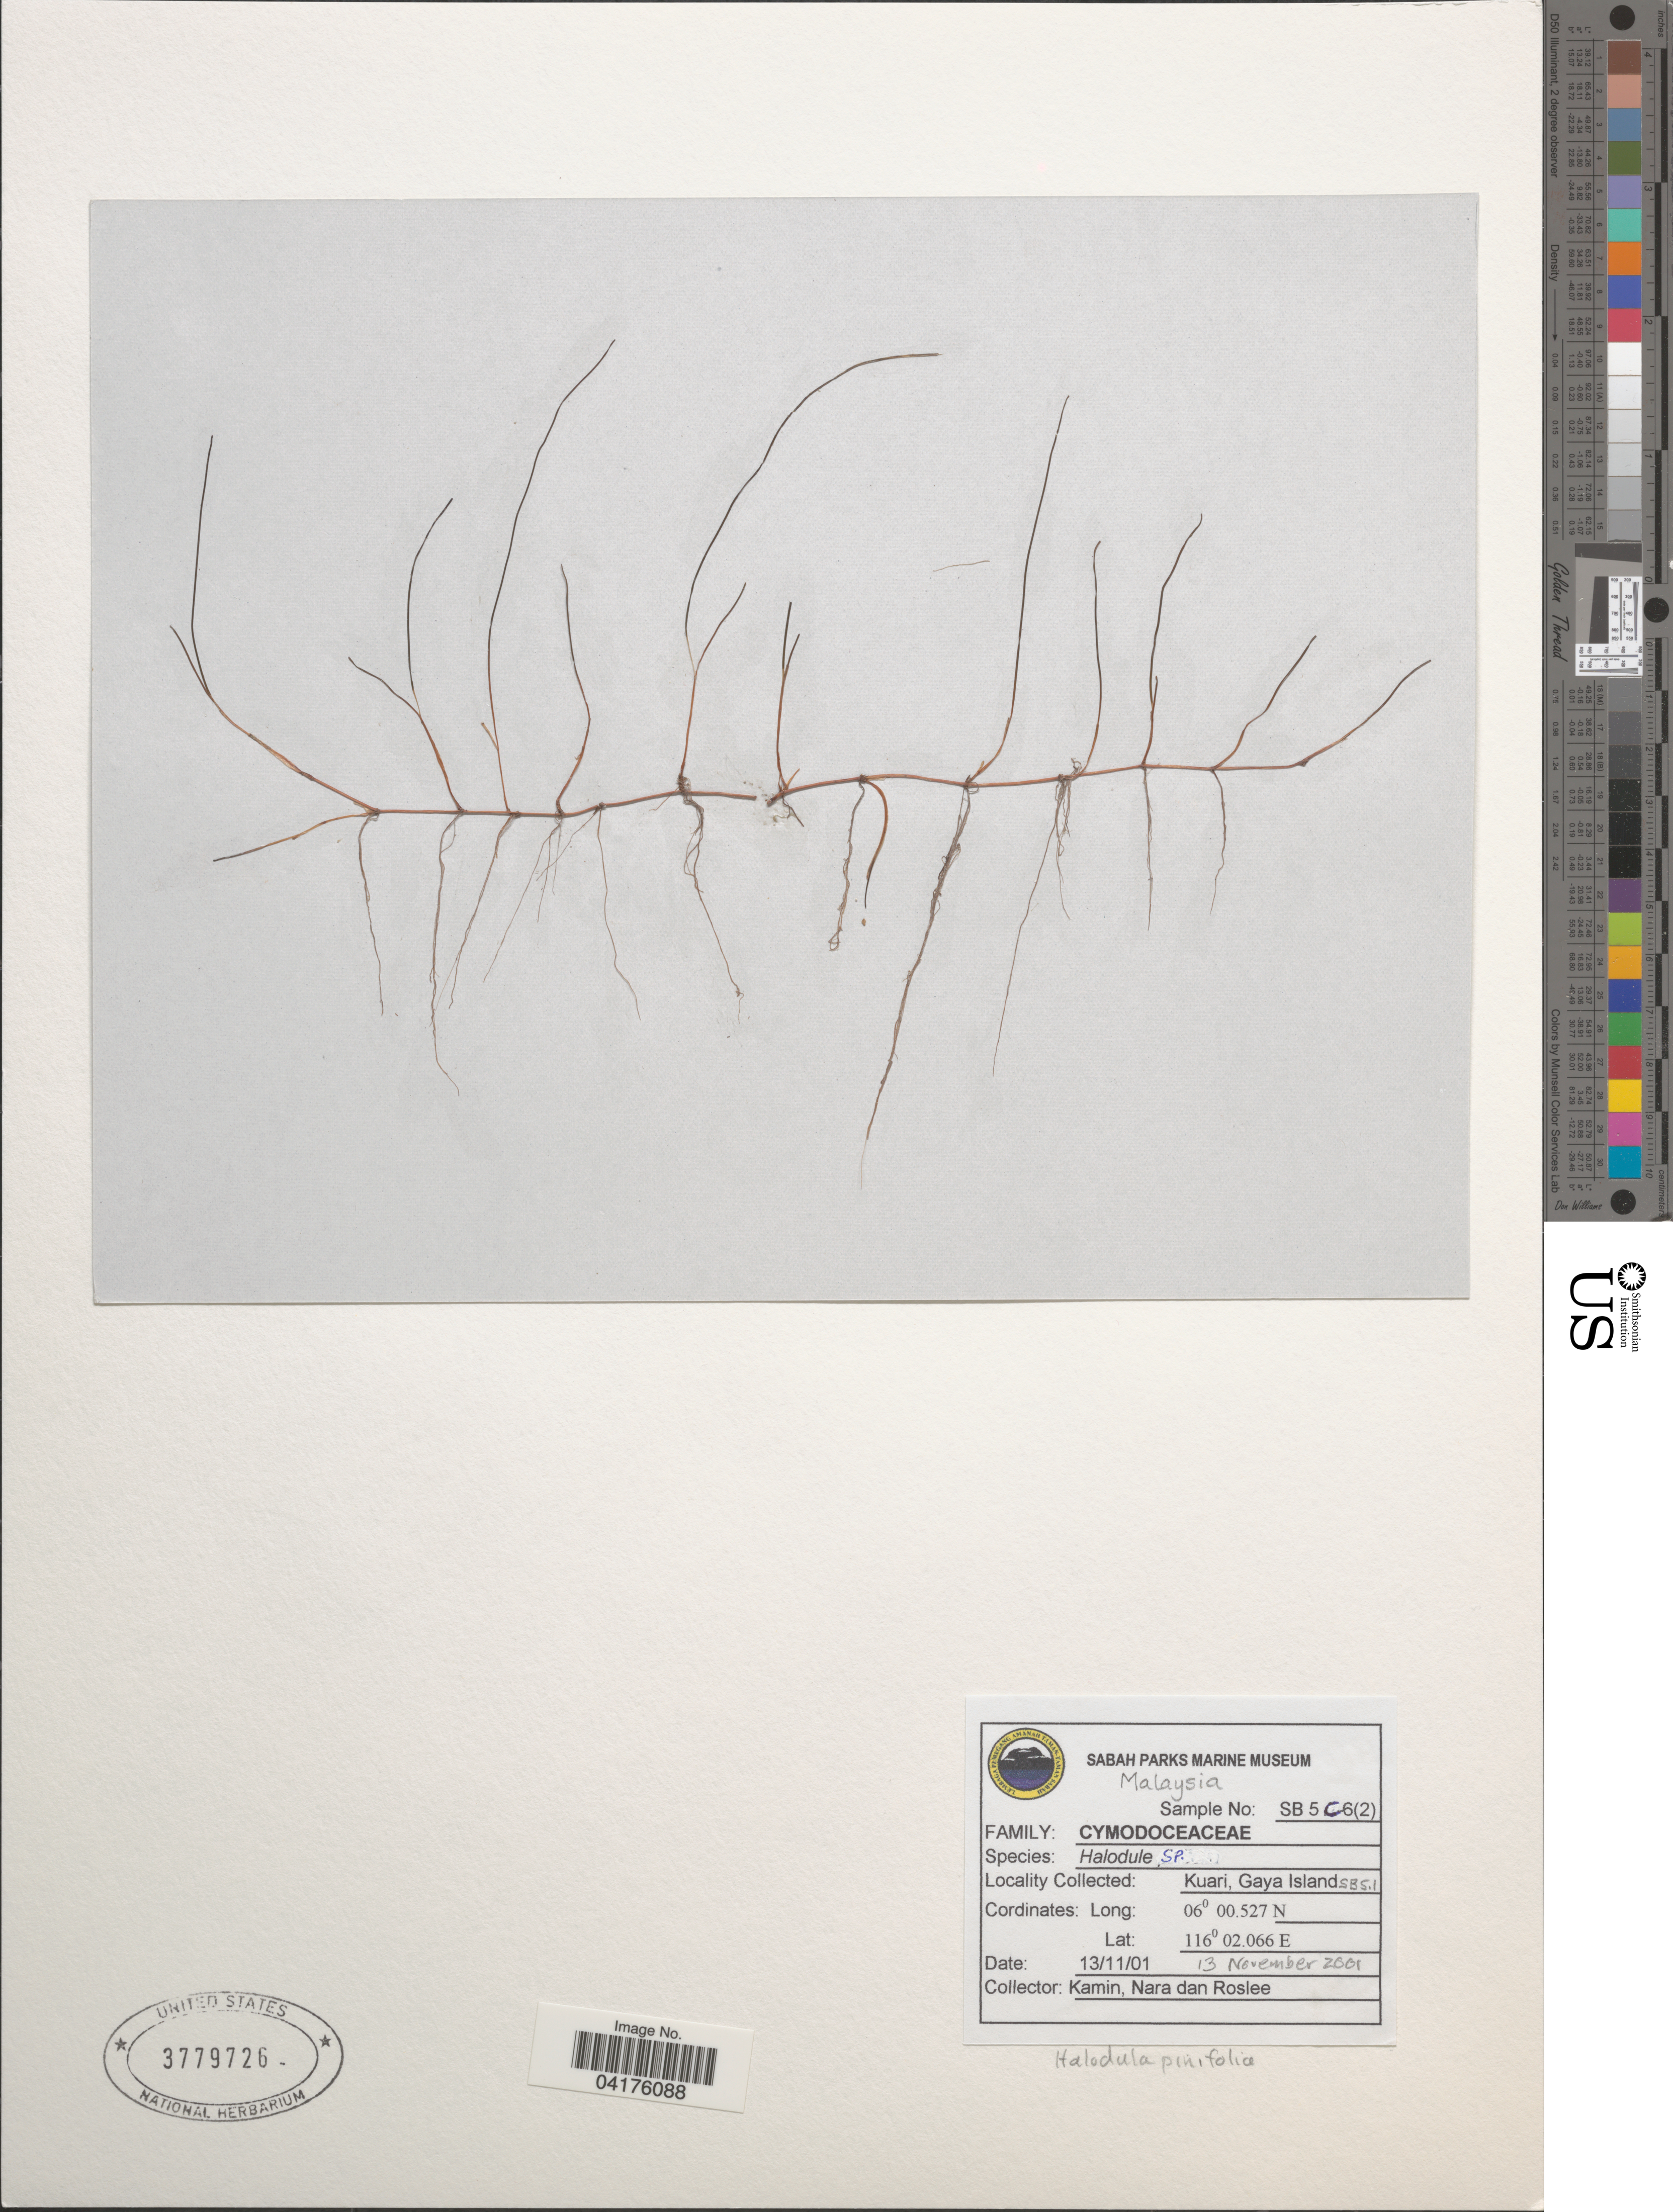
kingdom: Plantae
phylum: Tracheophyta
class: Liliopsida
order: Alismatales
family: Cymodoceaceae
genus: Halodule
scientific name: Halodule pinifolia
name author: (Miki) Hartog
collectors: N. Kamin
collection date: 2001-11-13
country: Malaysia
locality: Kuari, Gaya Island SB5.1.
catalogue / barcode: US 3779726